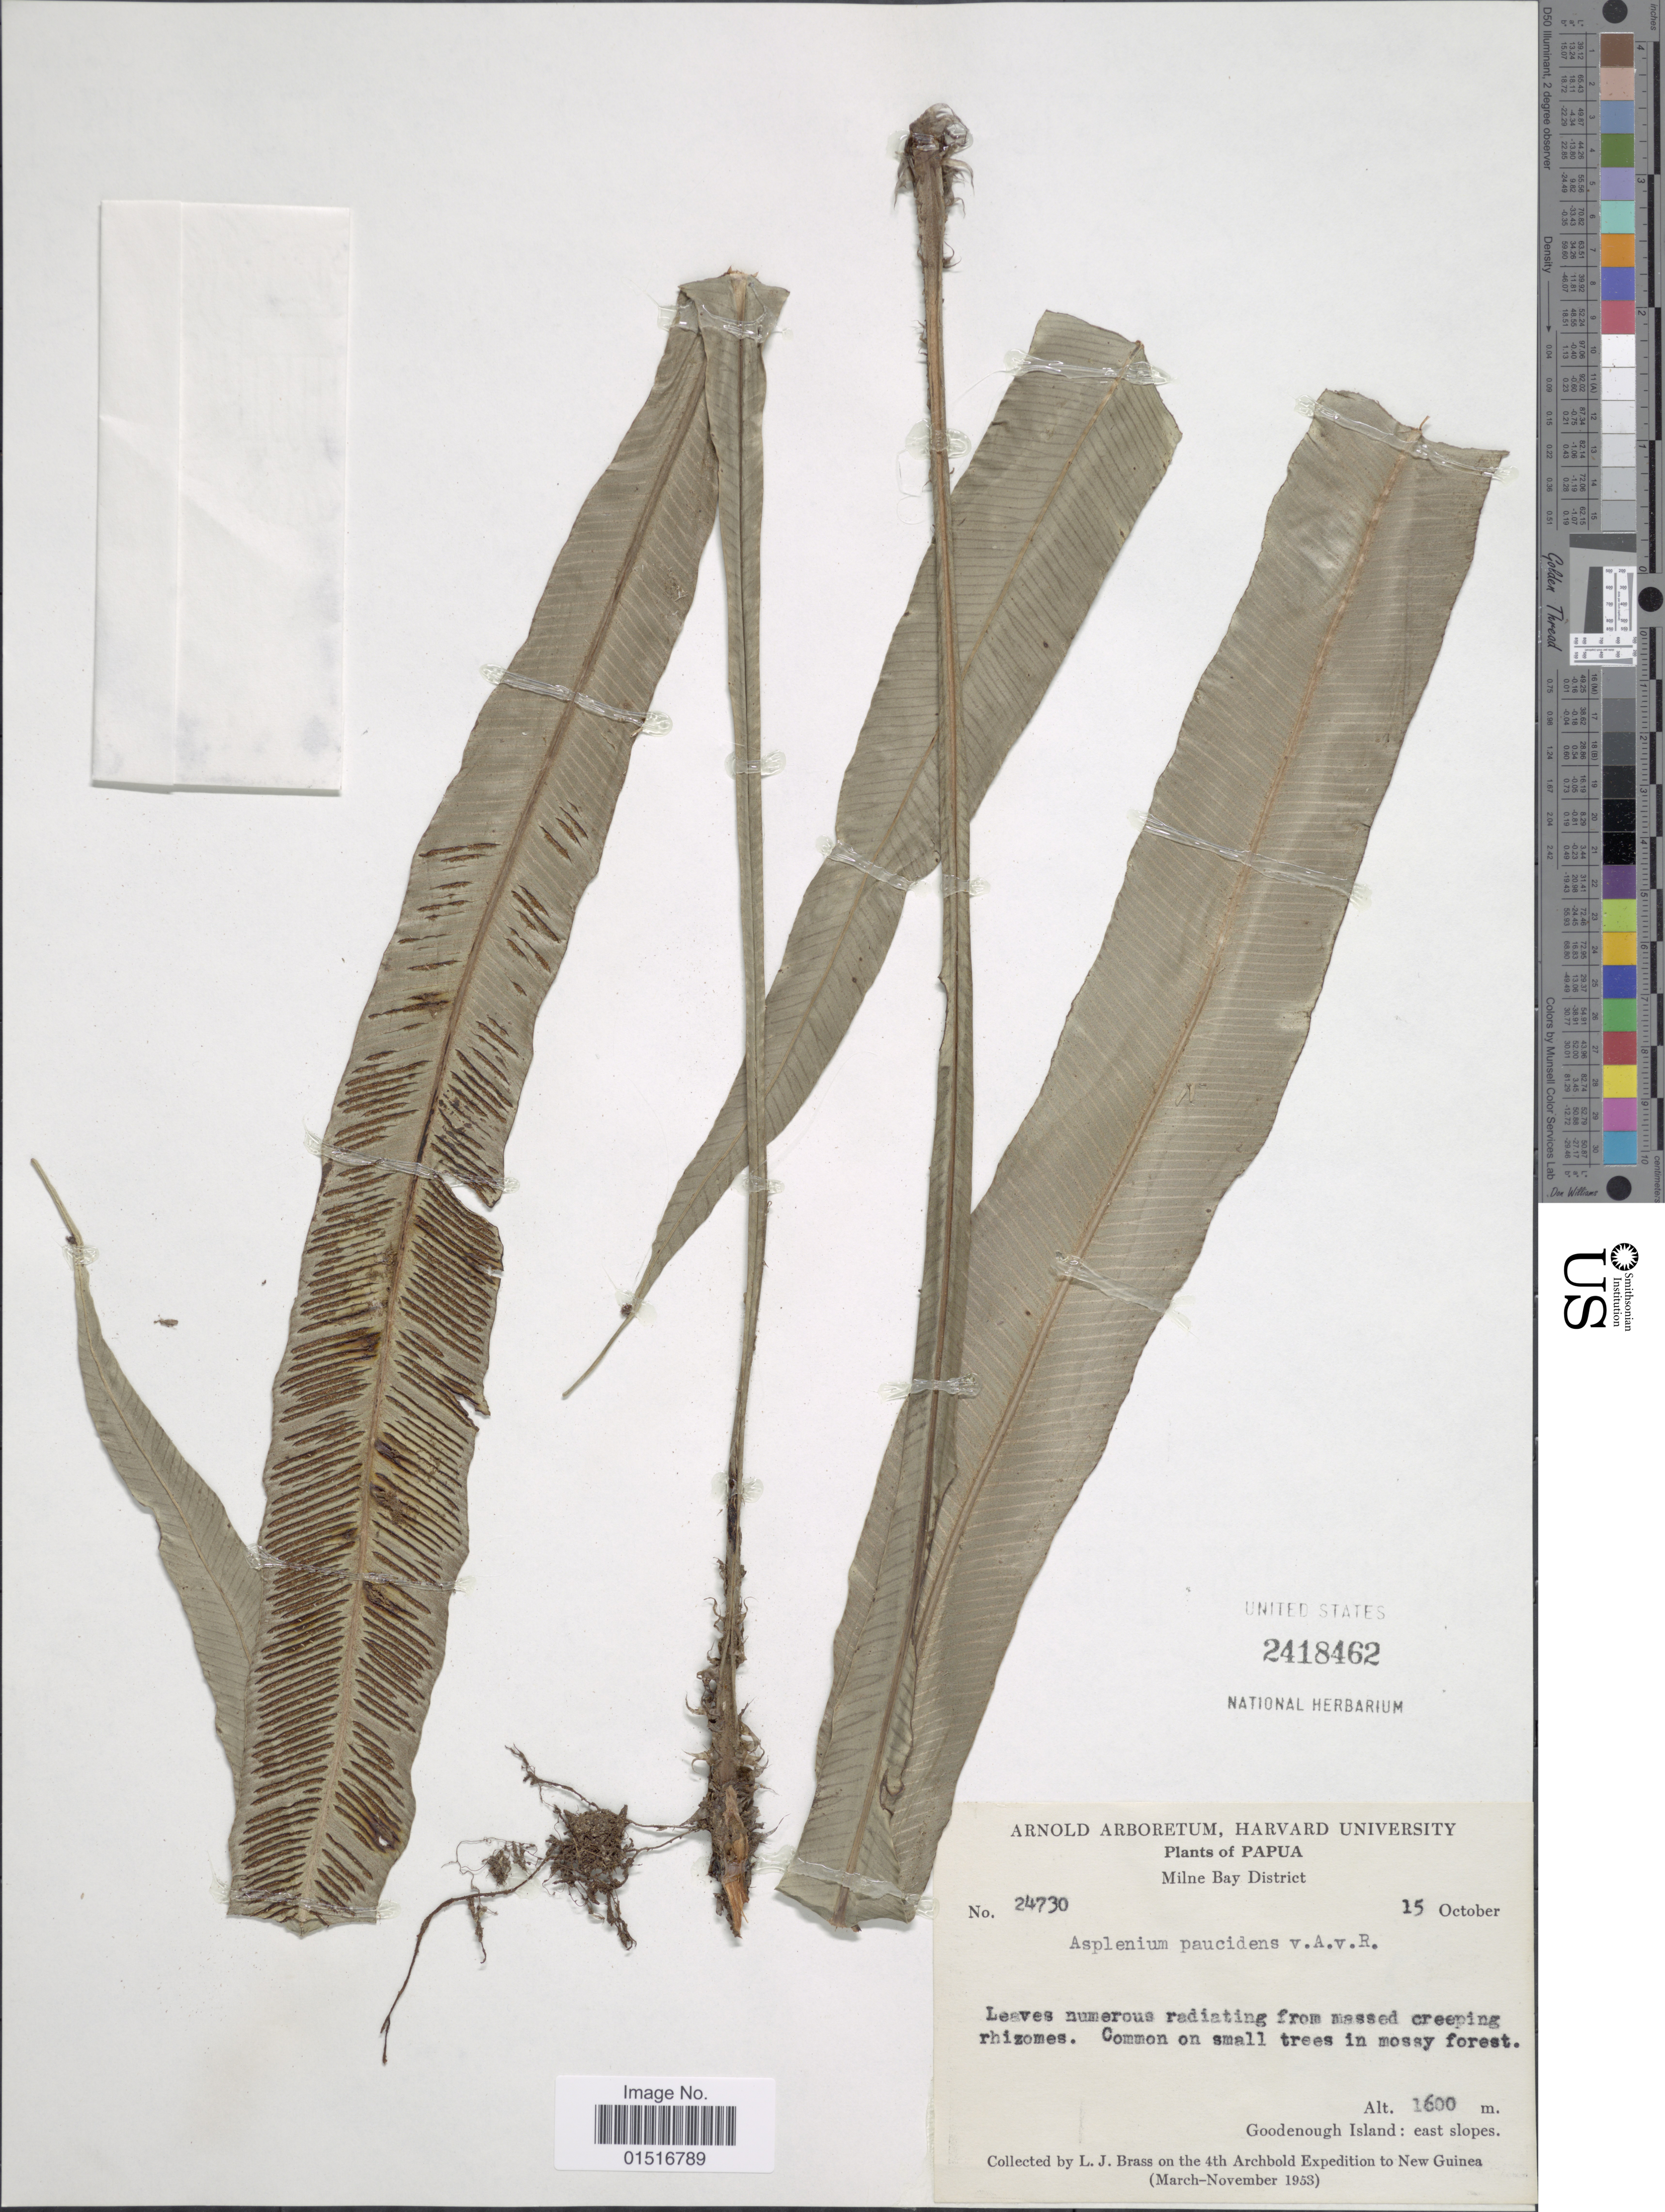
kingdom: Plantae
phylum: Tracheophyta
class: Polypodiopsida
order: Polypodiales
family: Aspleniaceae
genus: Asplenium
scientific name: Asplenium paucidens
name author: Alderw.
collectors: L. J. Brass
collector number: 24730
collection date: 1953-10-15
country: Papua New Guinea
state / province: Milne Bay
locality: Papua. Goodenough Island: east slopes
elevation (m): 1600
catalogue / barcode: US 2418462